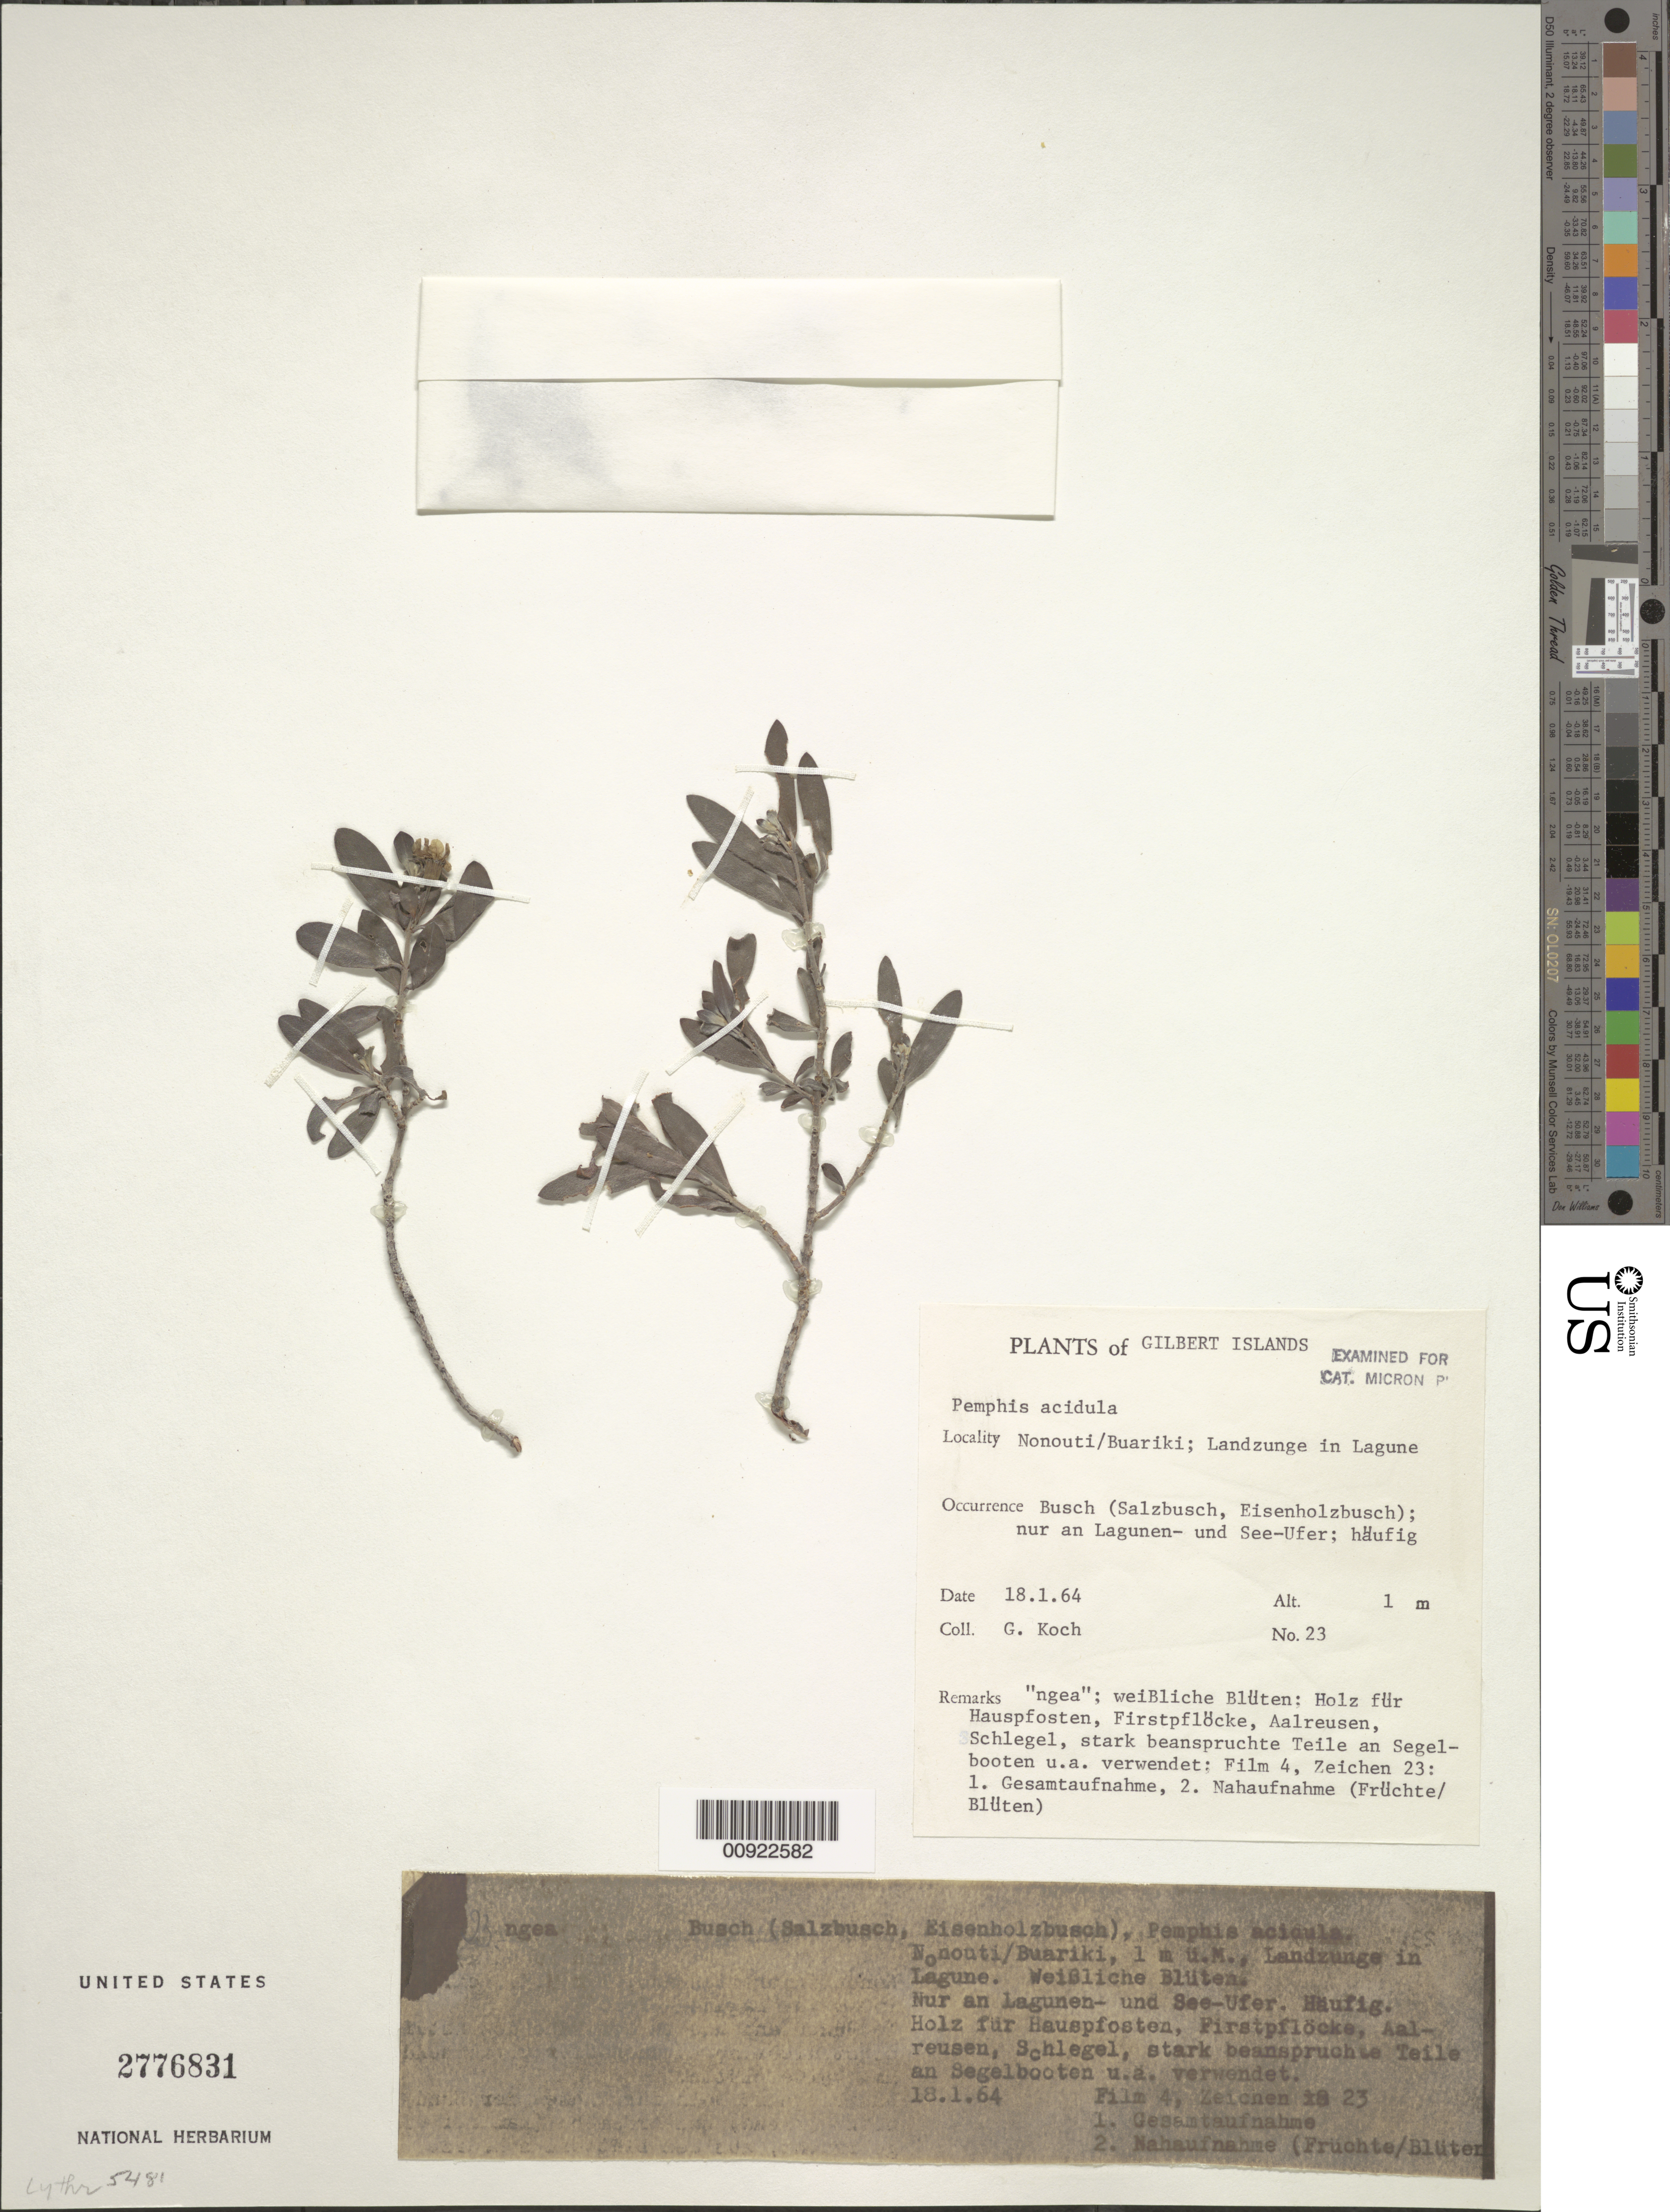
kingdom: Plantae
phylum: Tracheophyta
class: Magnoliopsida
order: Myrtales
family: Lythraceae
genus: Pemphis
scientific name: Pemphis acidula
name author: J.R. Forst. & G. Forst.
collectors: G. Koch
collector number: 23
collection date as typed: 18 Jan 1964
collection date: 1964-01-18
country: Kiribati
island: Nonouti Atoll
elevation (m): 1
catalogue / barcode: US 2776831